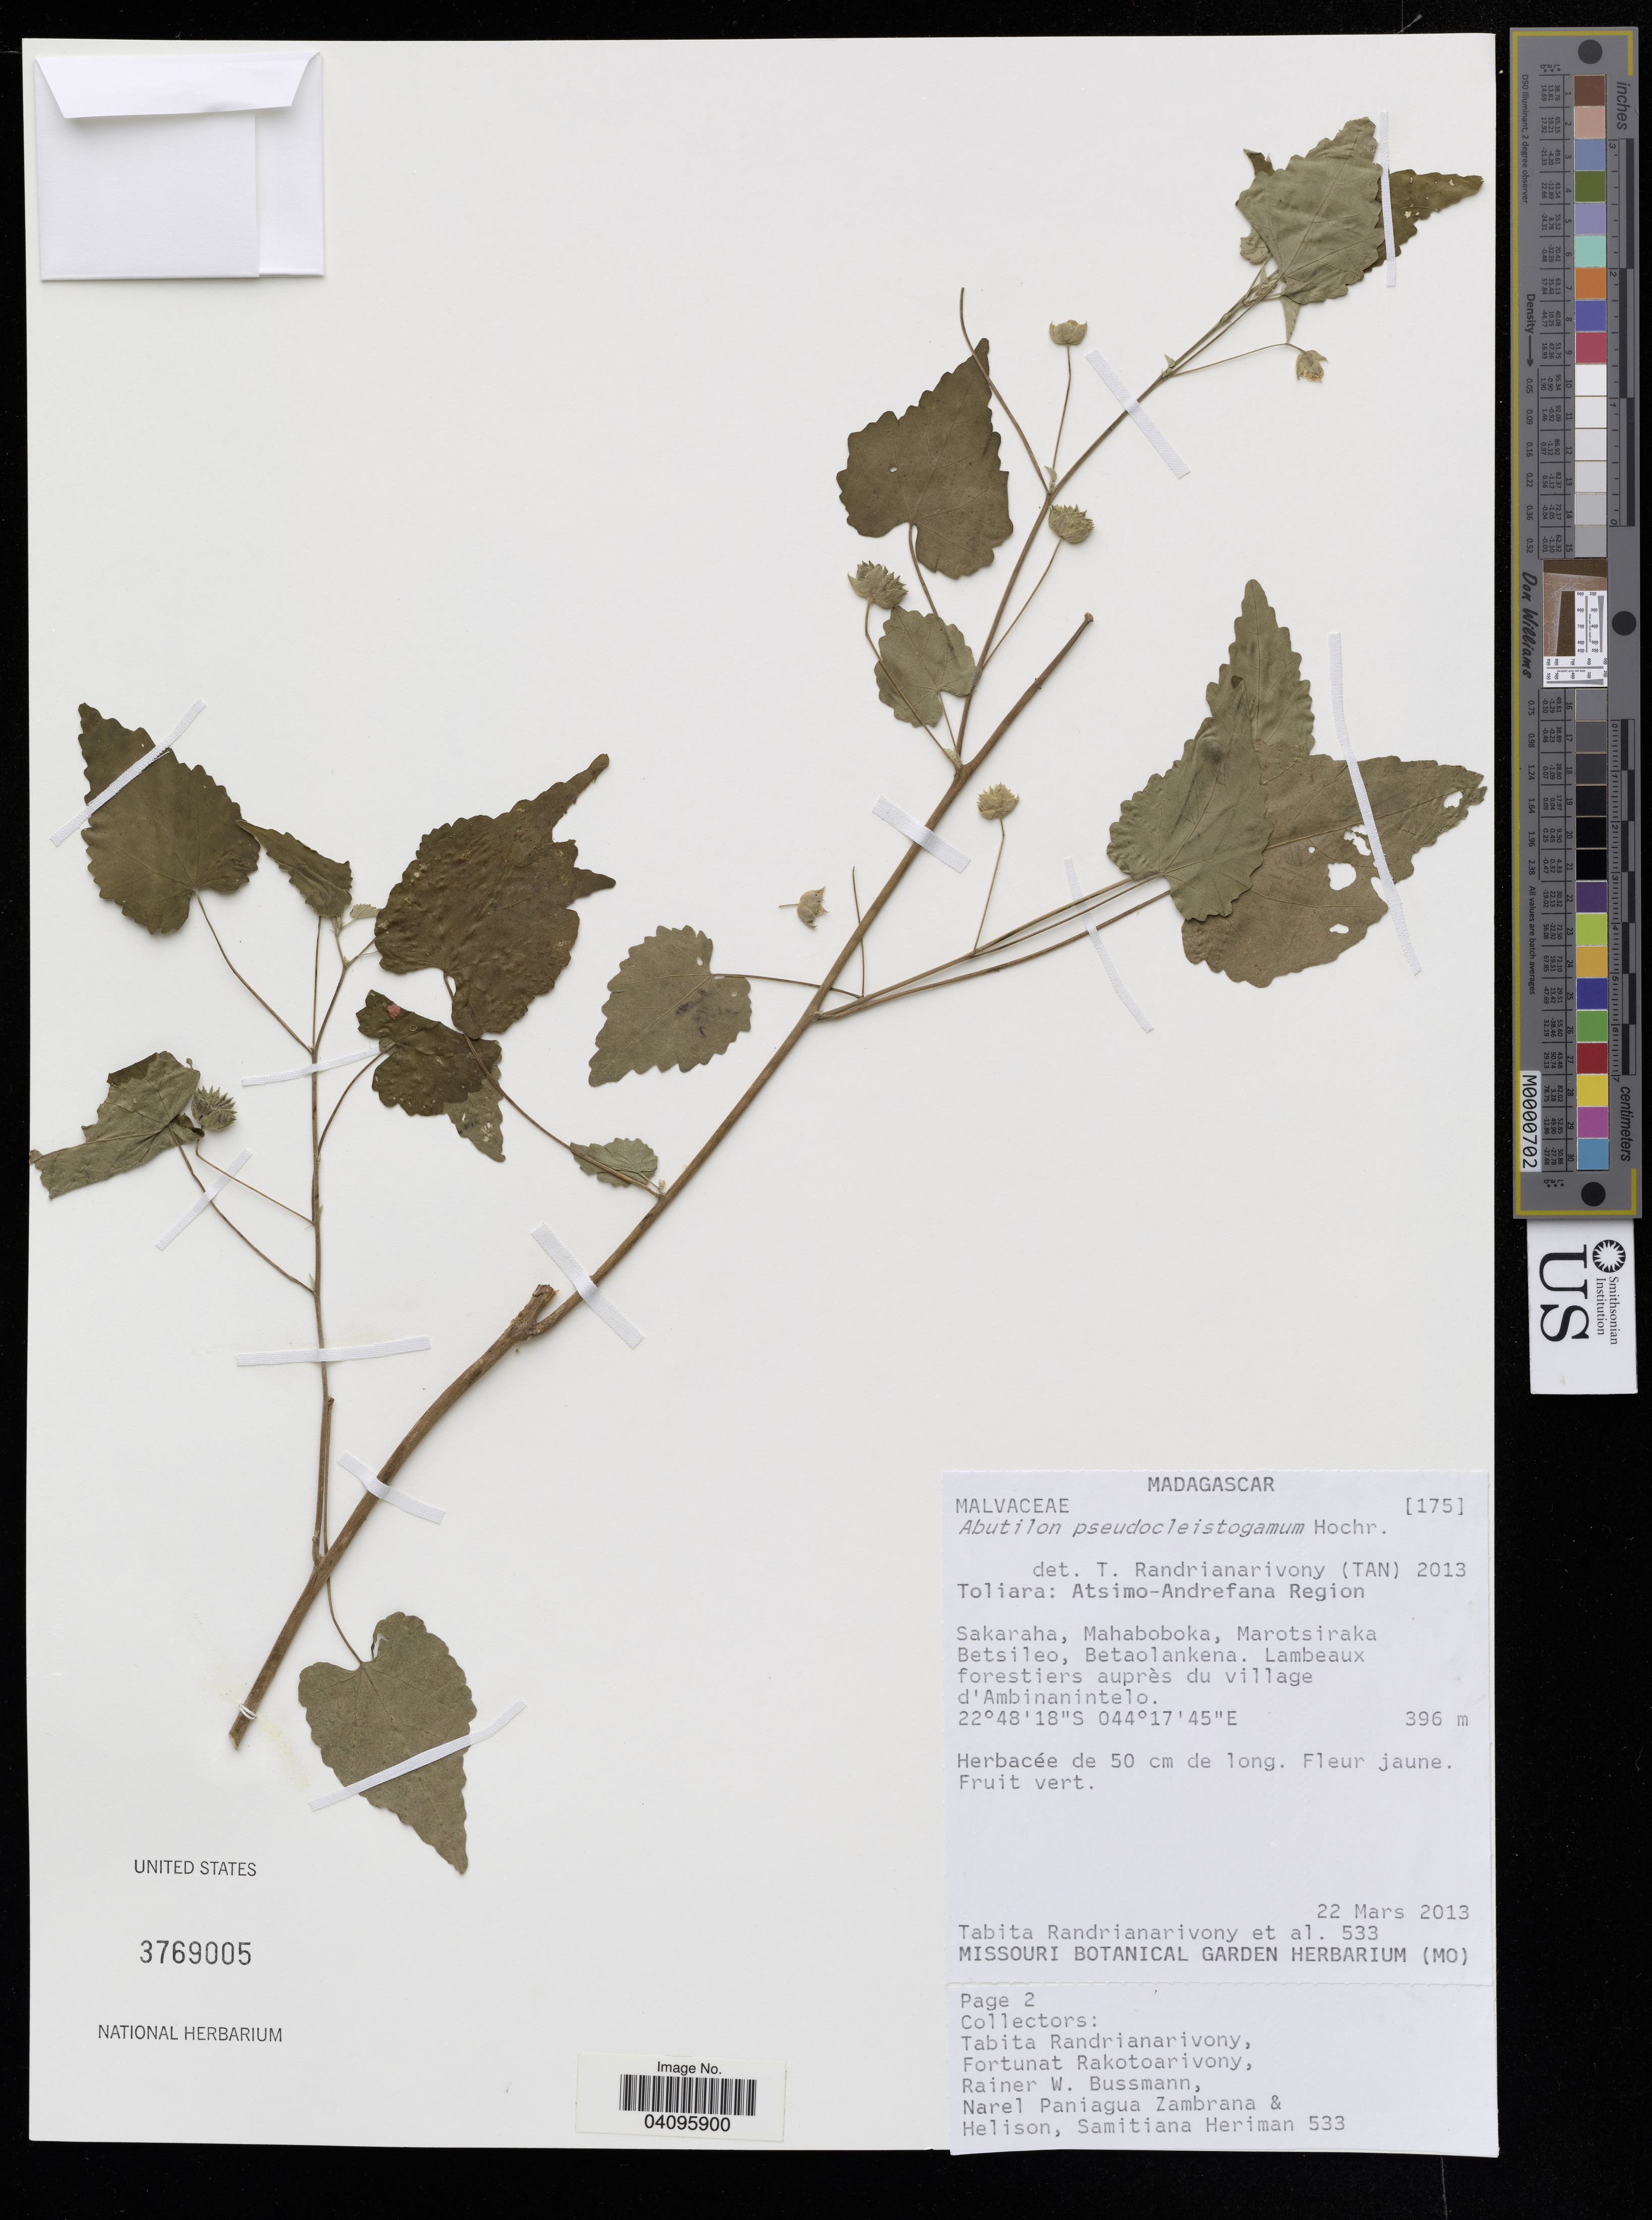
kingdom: Plantae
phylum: Tracheophyta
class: Magnoliopsida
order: Malvales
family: Malvaceae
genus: Abutilon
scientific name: Abutilon pseudocleistogamum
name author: Hochr.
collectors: T. Randrianarivony, F. Rakotoarivony, R. W. Bussmann & N. Paniagua Zambrana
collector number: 533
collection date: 2013-03-22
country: Madagascar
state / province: Toliara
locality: Atsimo-Andrefana Region. Sakaraha, Mahaboboka, Marotsiraka Betsileo, Betaolankena. Lambeaux forestiers auprès du village d'Ambinanintelo.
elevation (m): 396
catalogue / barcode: US 3769005